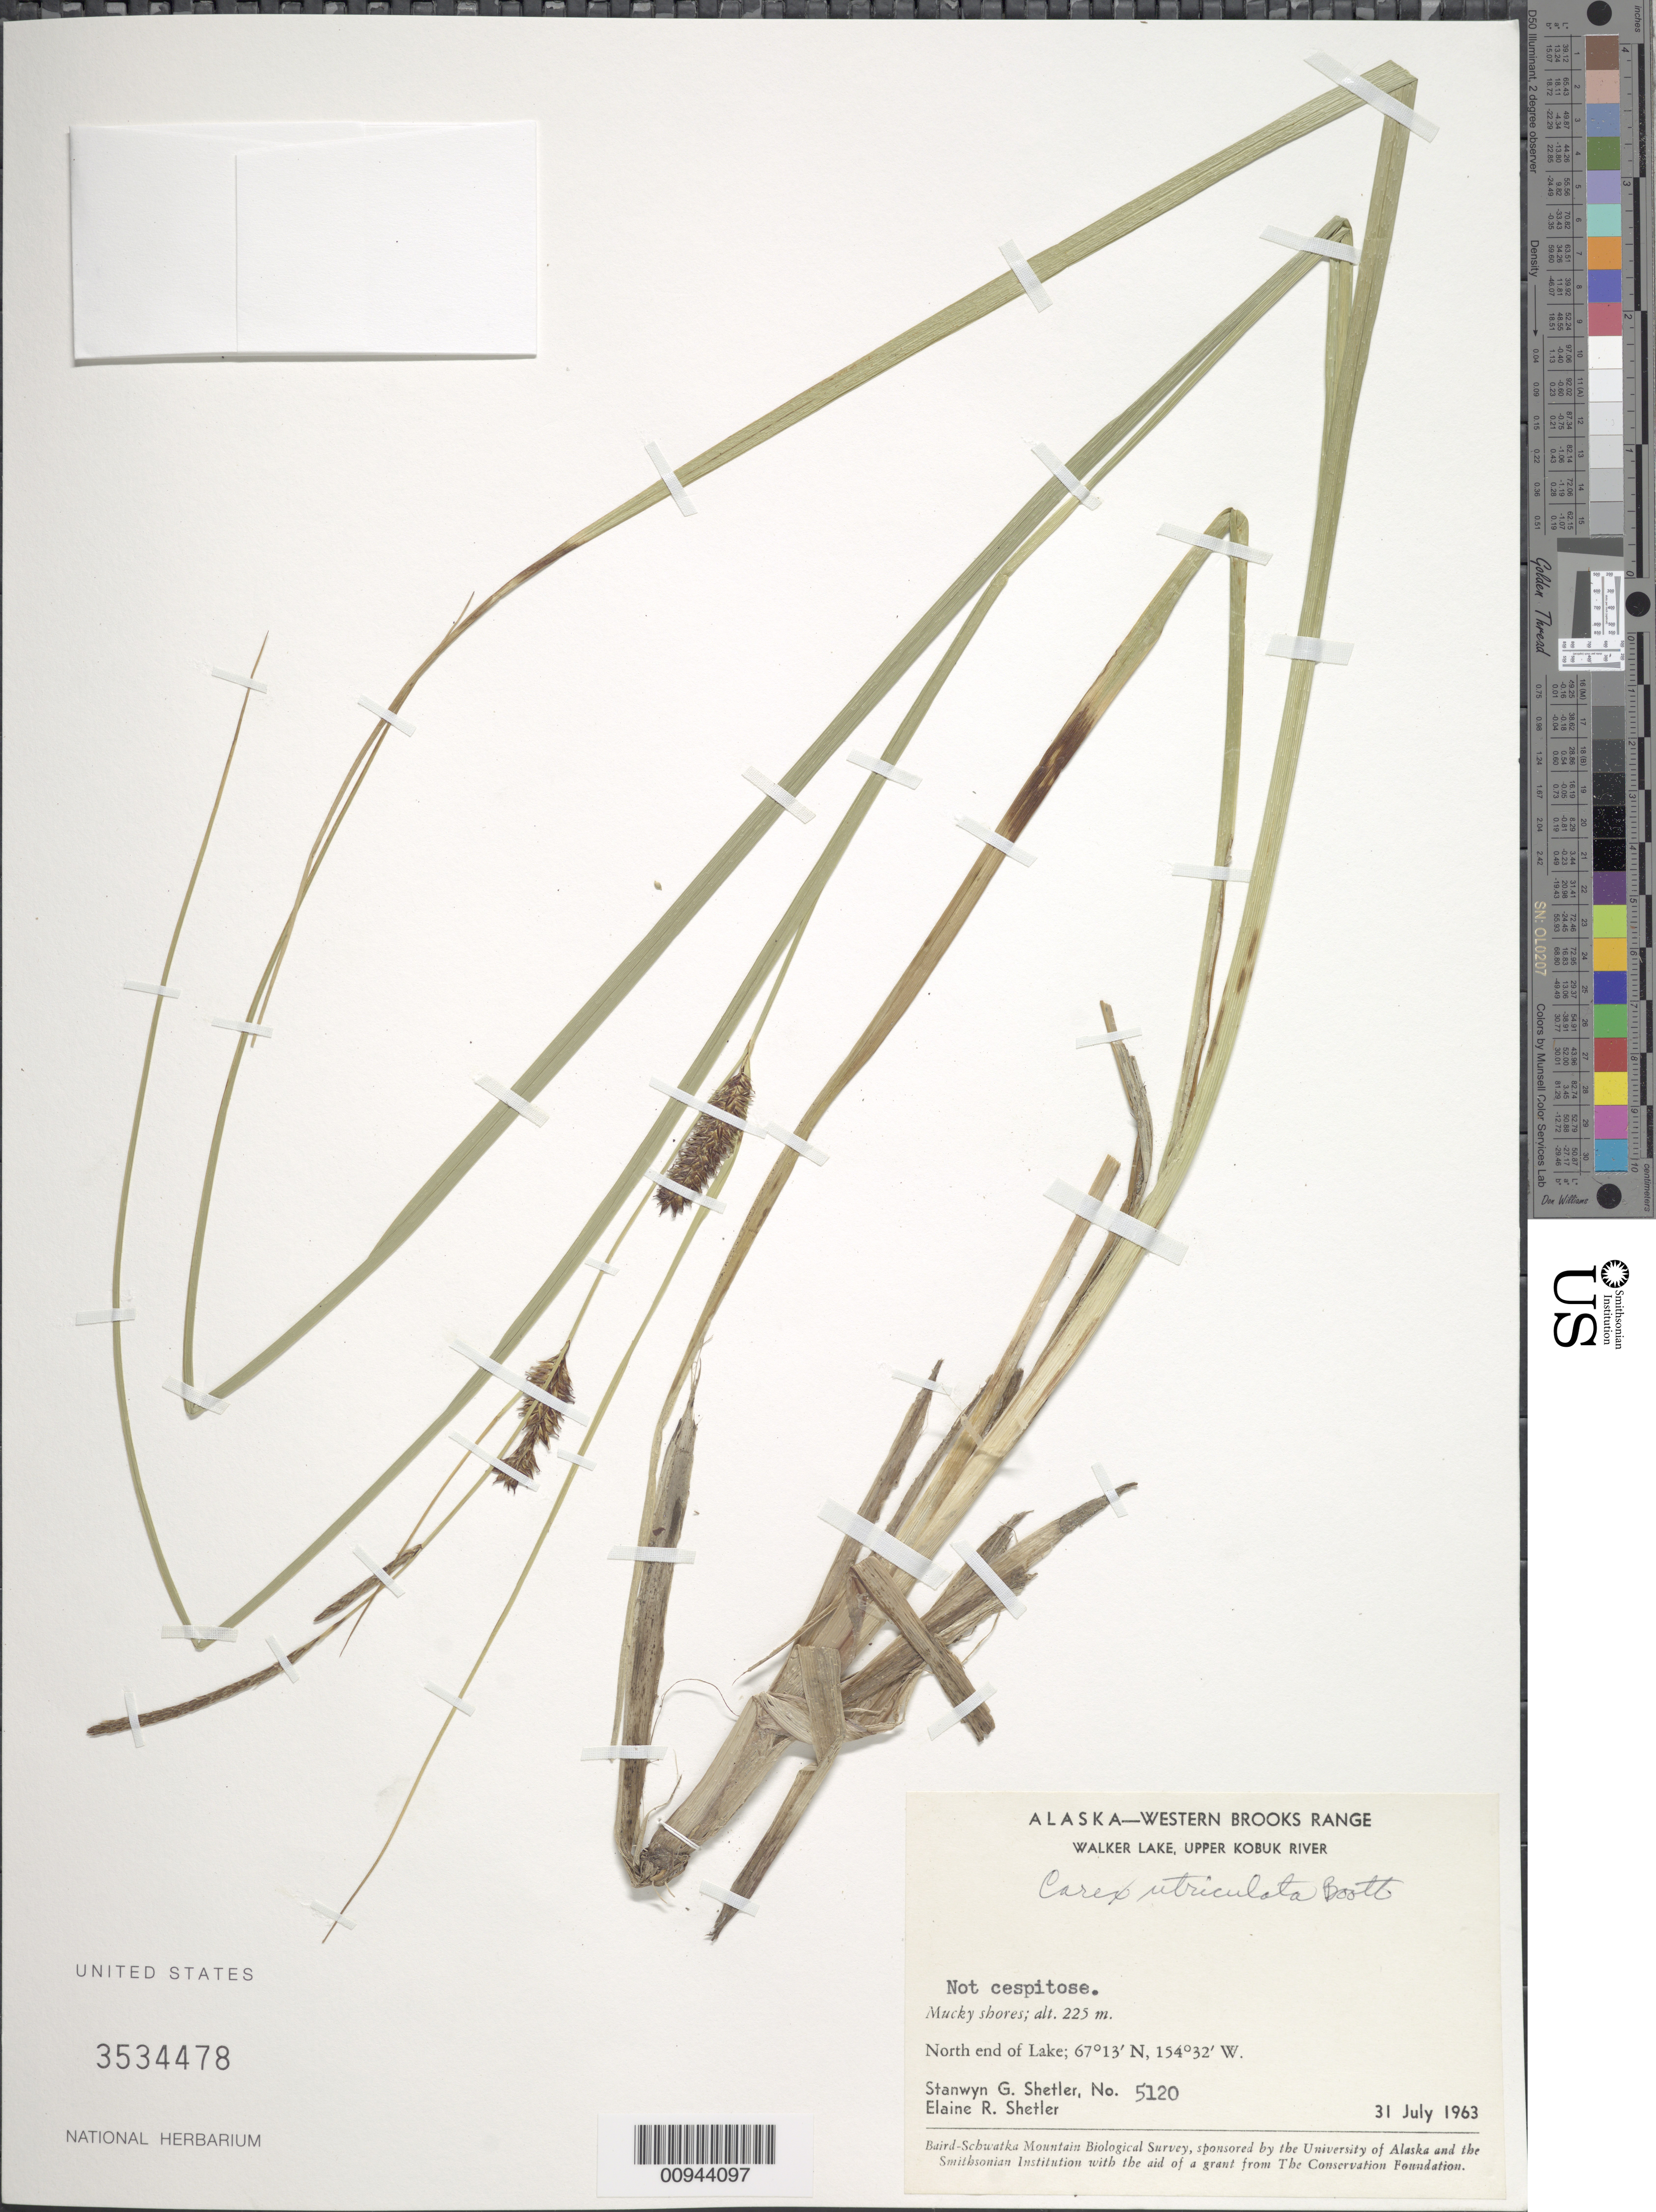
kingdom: Plantae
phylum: Tracheophyta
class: Liliopsida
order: Poales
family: Cyperaceae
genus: Carex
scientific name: Carex utriculata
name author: Boott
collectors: S. Shetler & E. R. Shetler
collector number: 5120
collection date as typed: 31 Jul 1963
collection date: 1963-07-31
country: United States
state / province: Alaska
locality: North end of Walker Lake. Western Brooks Range, Upper Kobuk River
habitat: Mucky shores.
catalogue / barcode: US 3534478